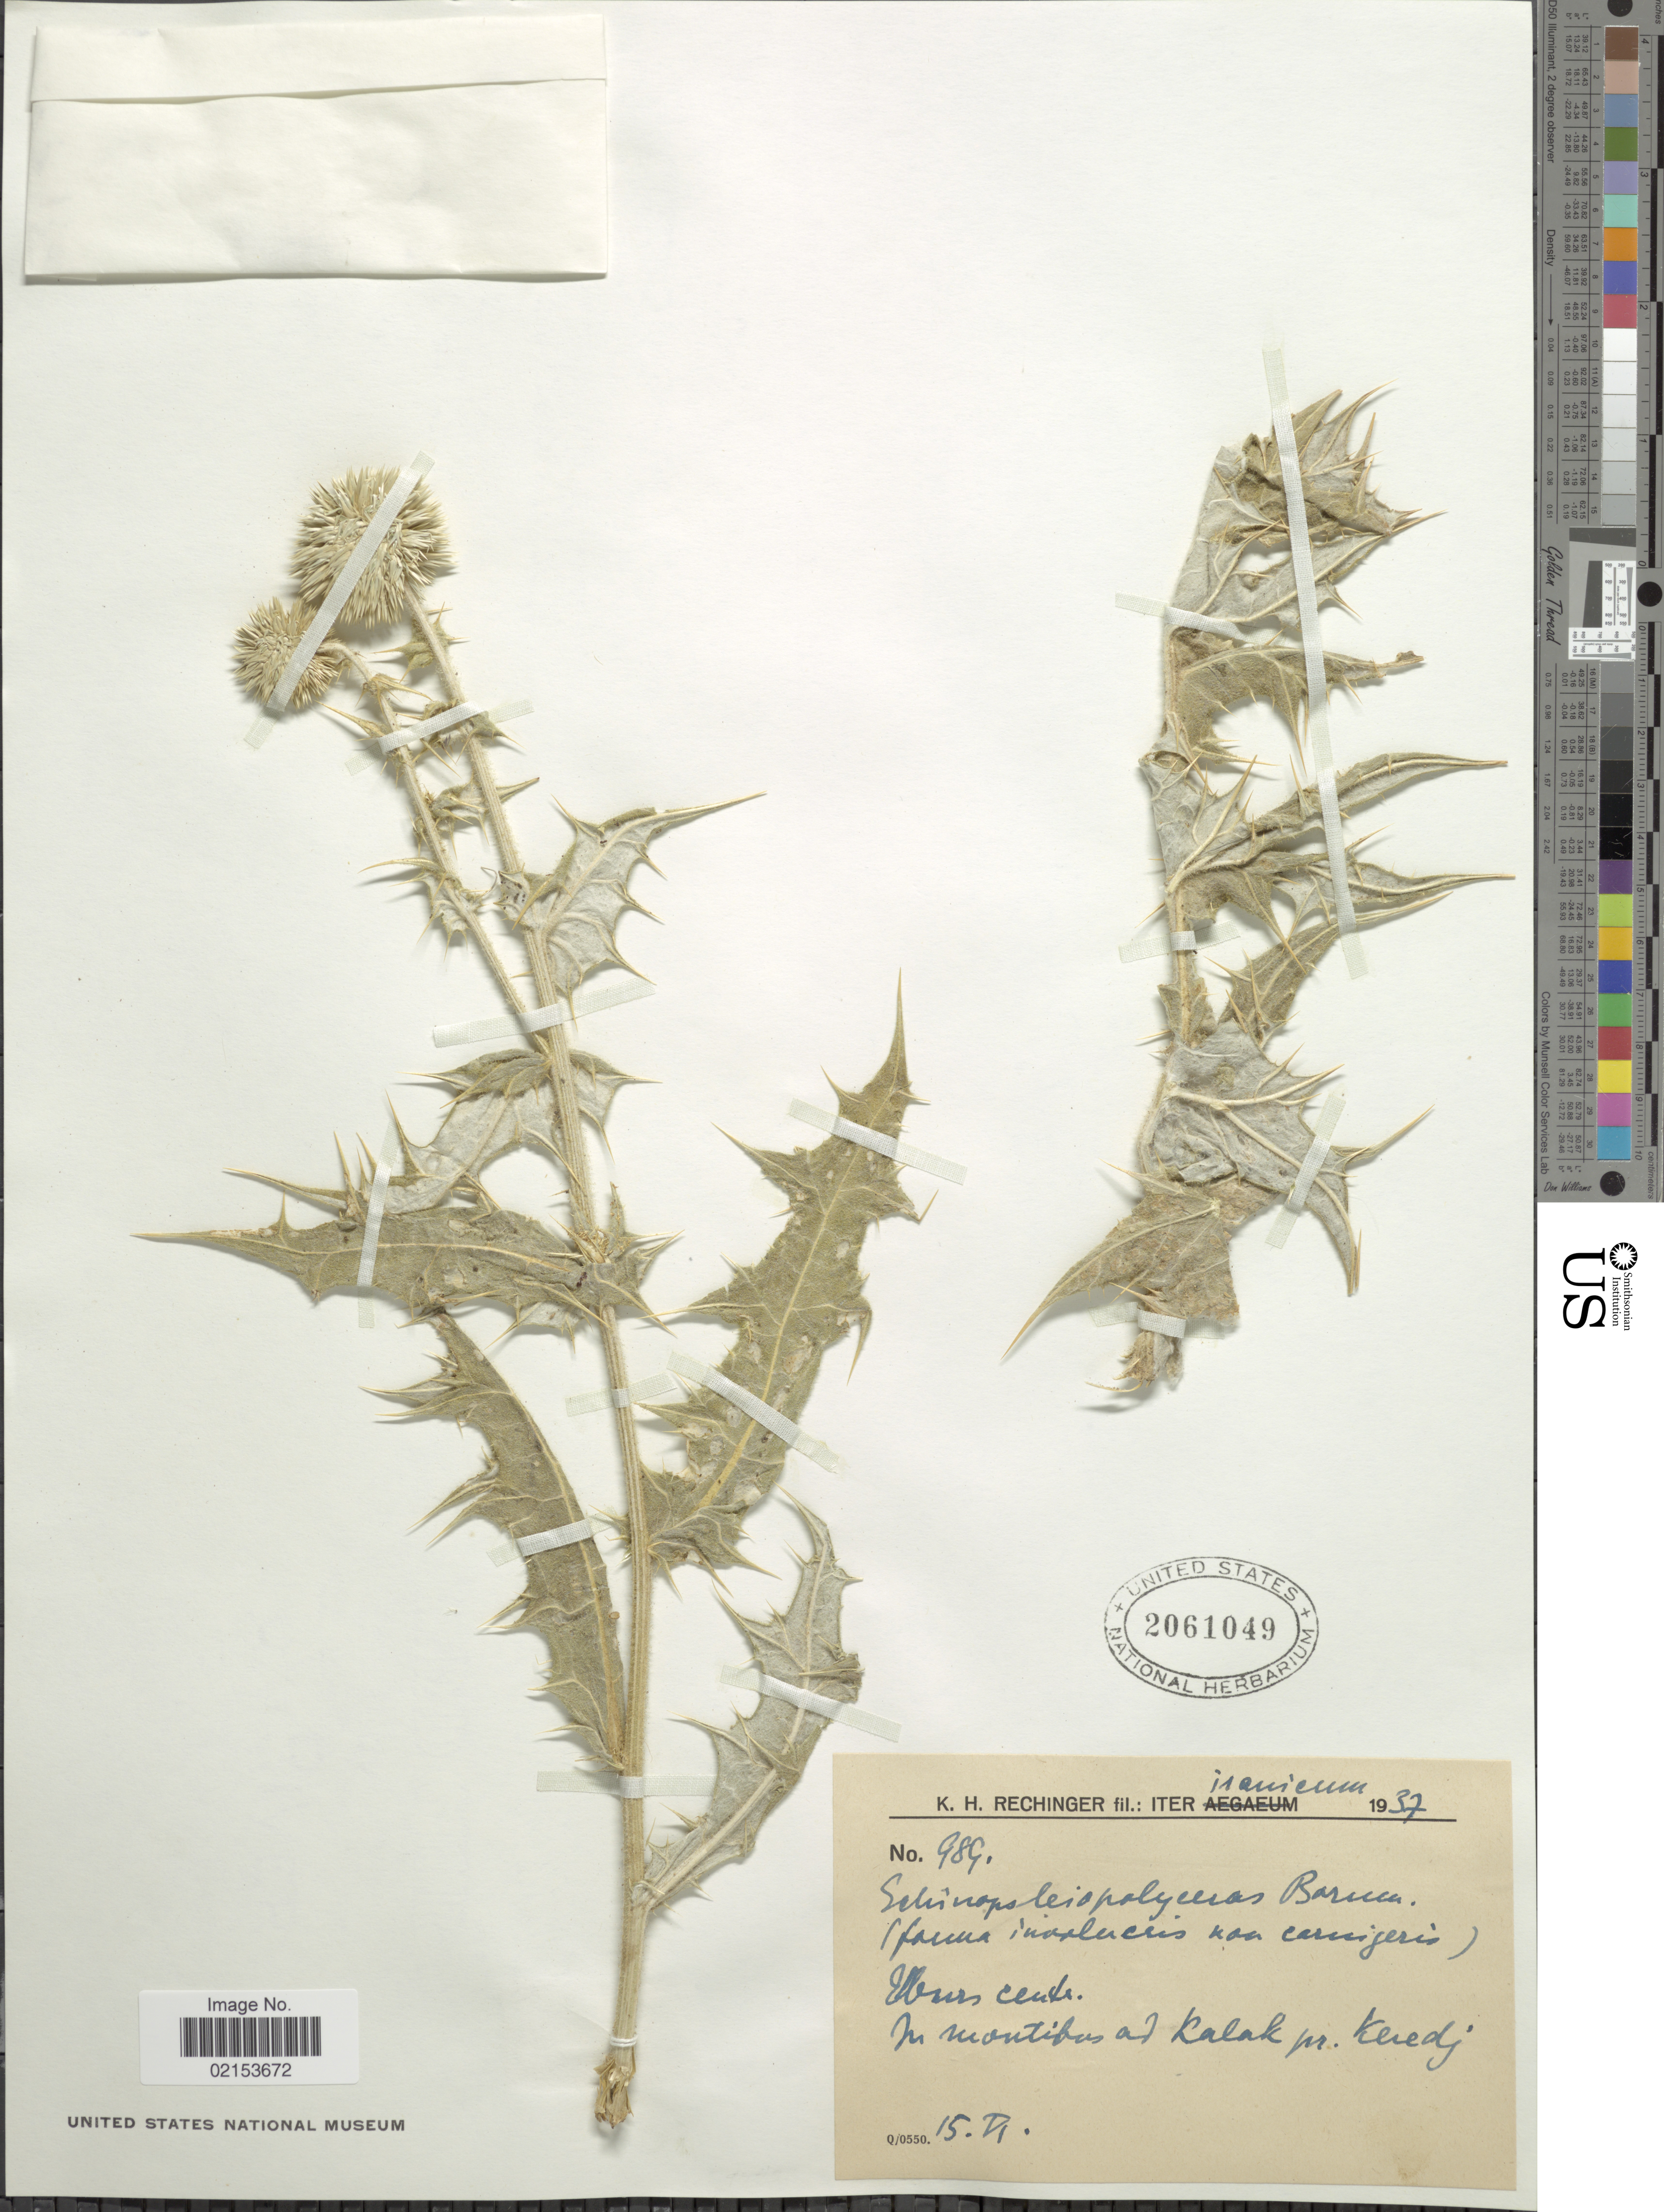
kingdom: Plantae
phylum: Tracheophyta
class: Magnoliopsida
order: Asterales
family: Asteraceae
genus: Echinops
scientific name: Echinops leiopolyceras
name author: Bornm.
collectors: K. H. Rechinger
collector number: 989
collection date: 1937-06-15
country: Iran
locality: Iter Iranicum. ad Kalak pr. Keredj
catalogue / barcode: US 2061049